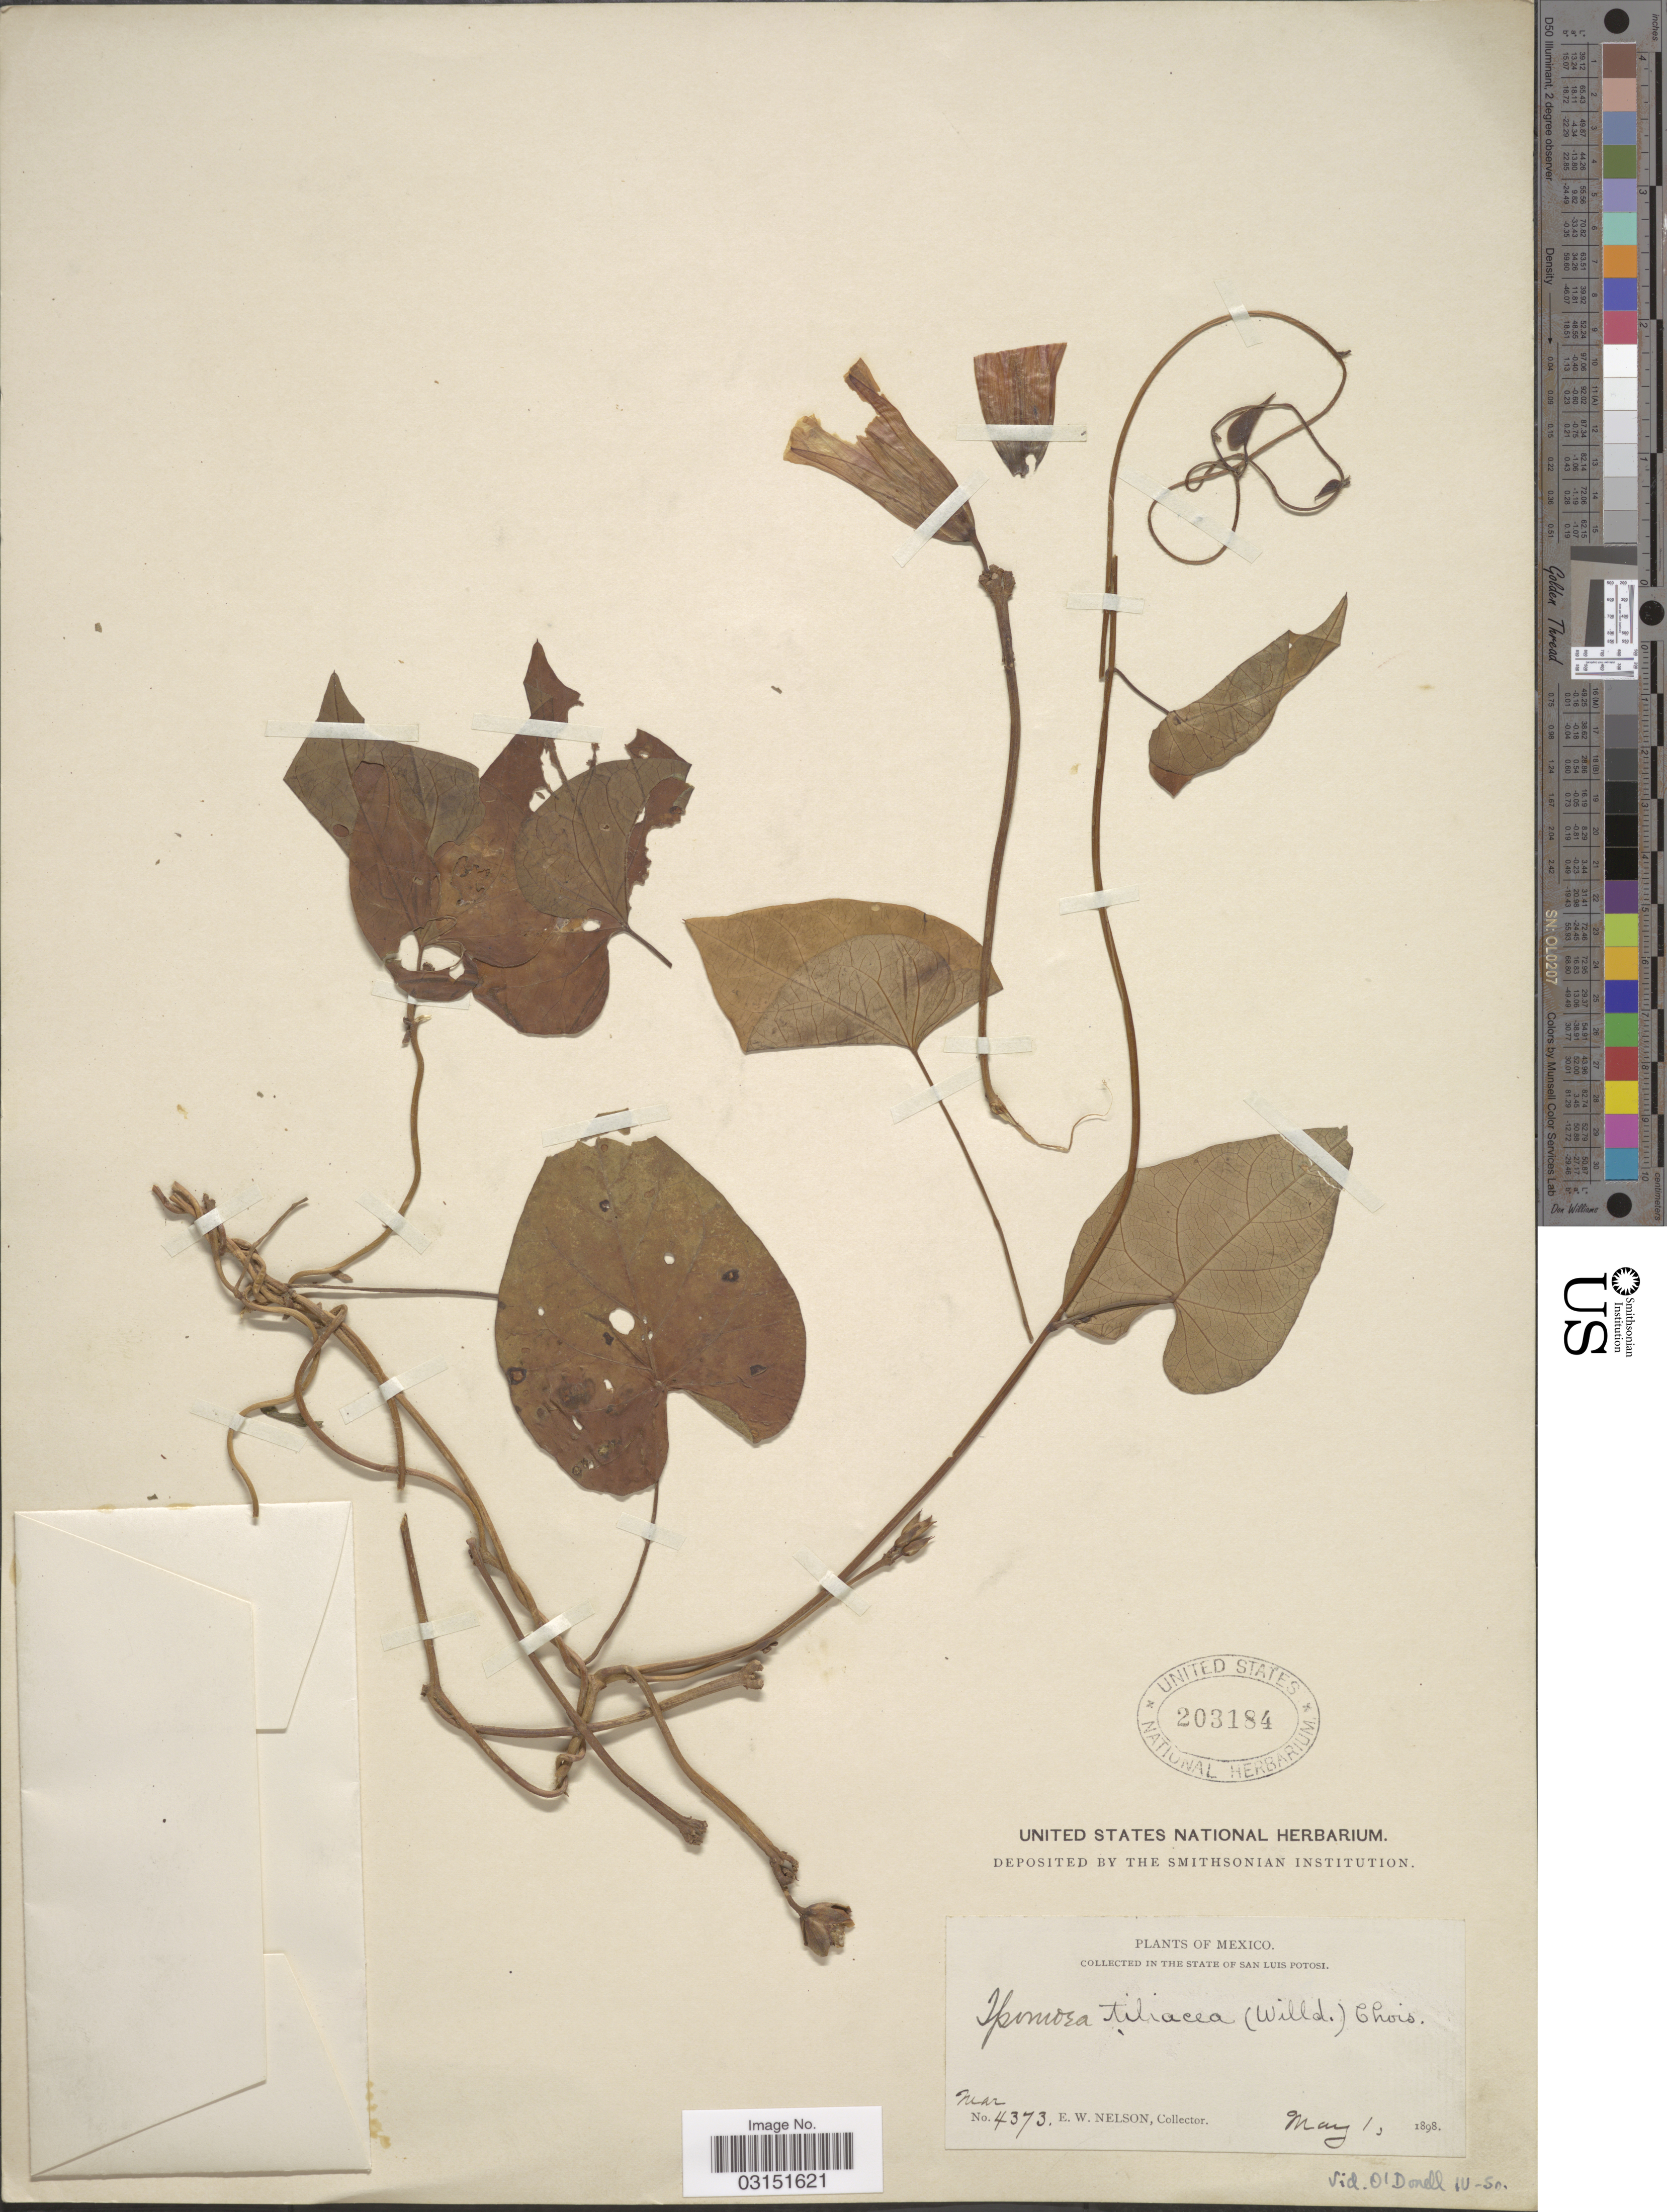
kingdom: Plantae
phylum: Tracheophyta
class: Magnoliopsida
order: Solanales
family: Convolvulaceae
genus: Ipomoea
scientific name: Ipomoea tiliacea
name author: (Willd.) Choisy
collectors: E. W. Nelson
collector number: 4373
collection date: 1898-05-01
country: Mexico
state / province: San Luis Potosí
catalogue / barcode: US 203184